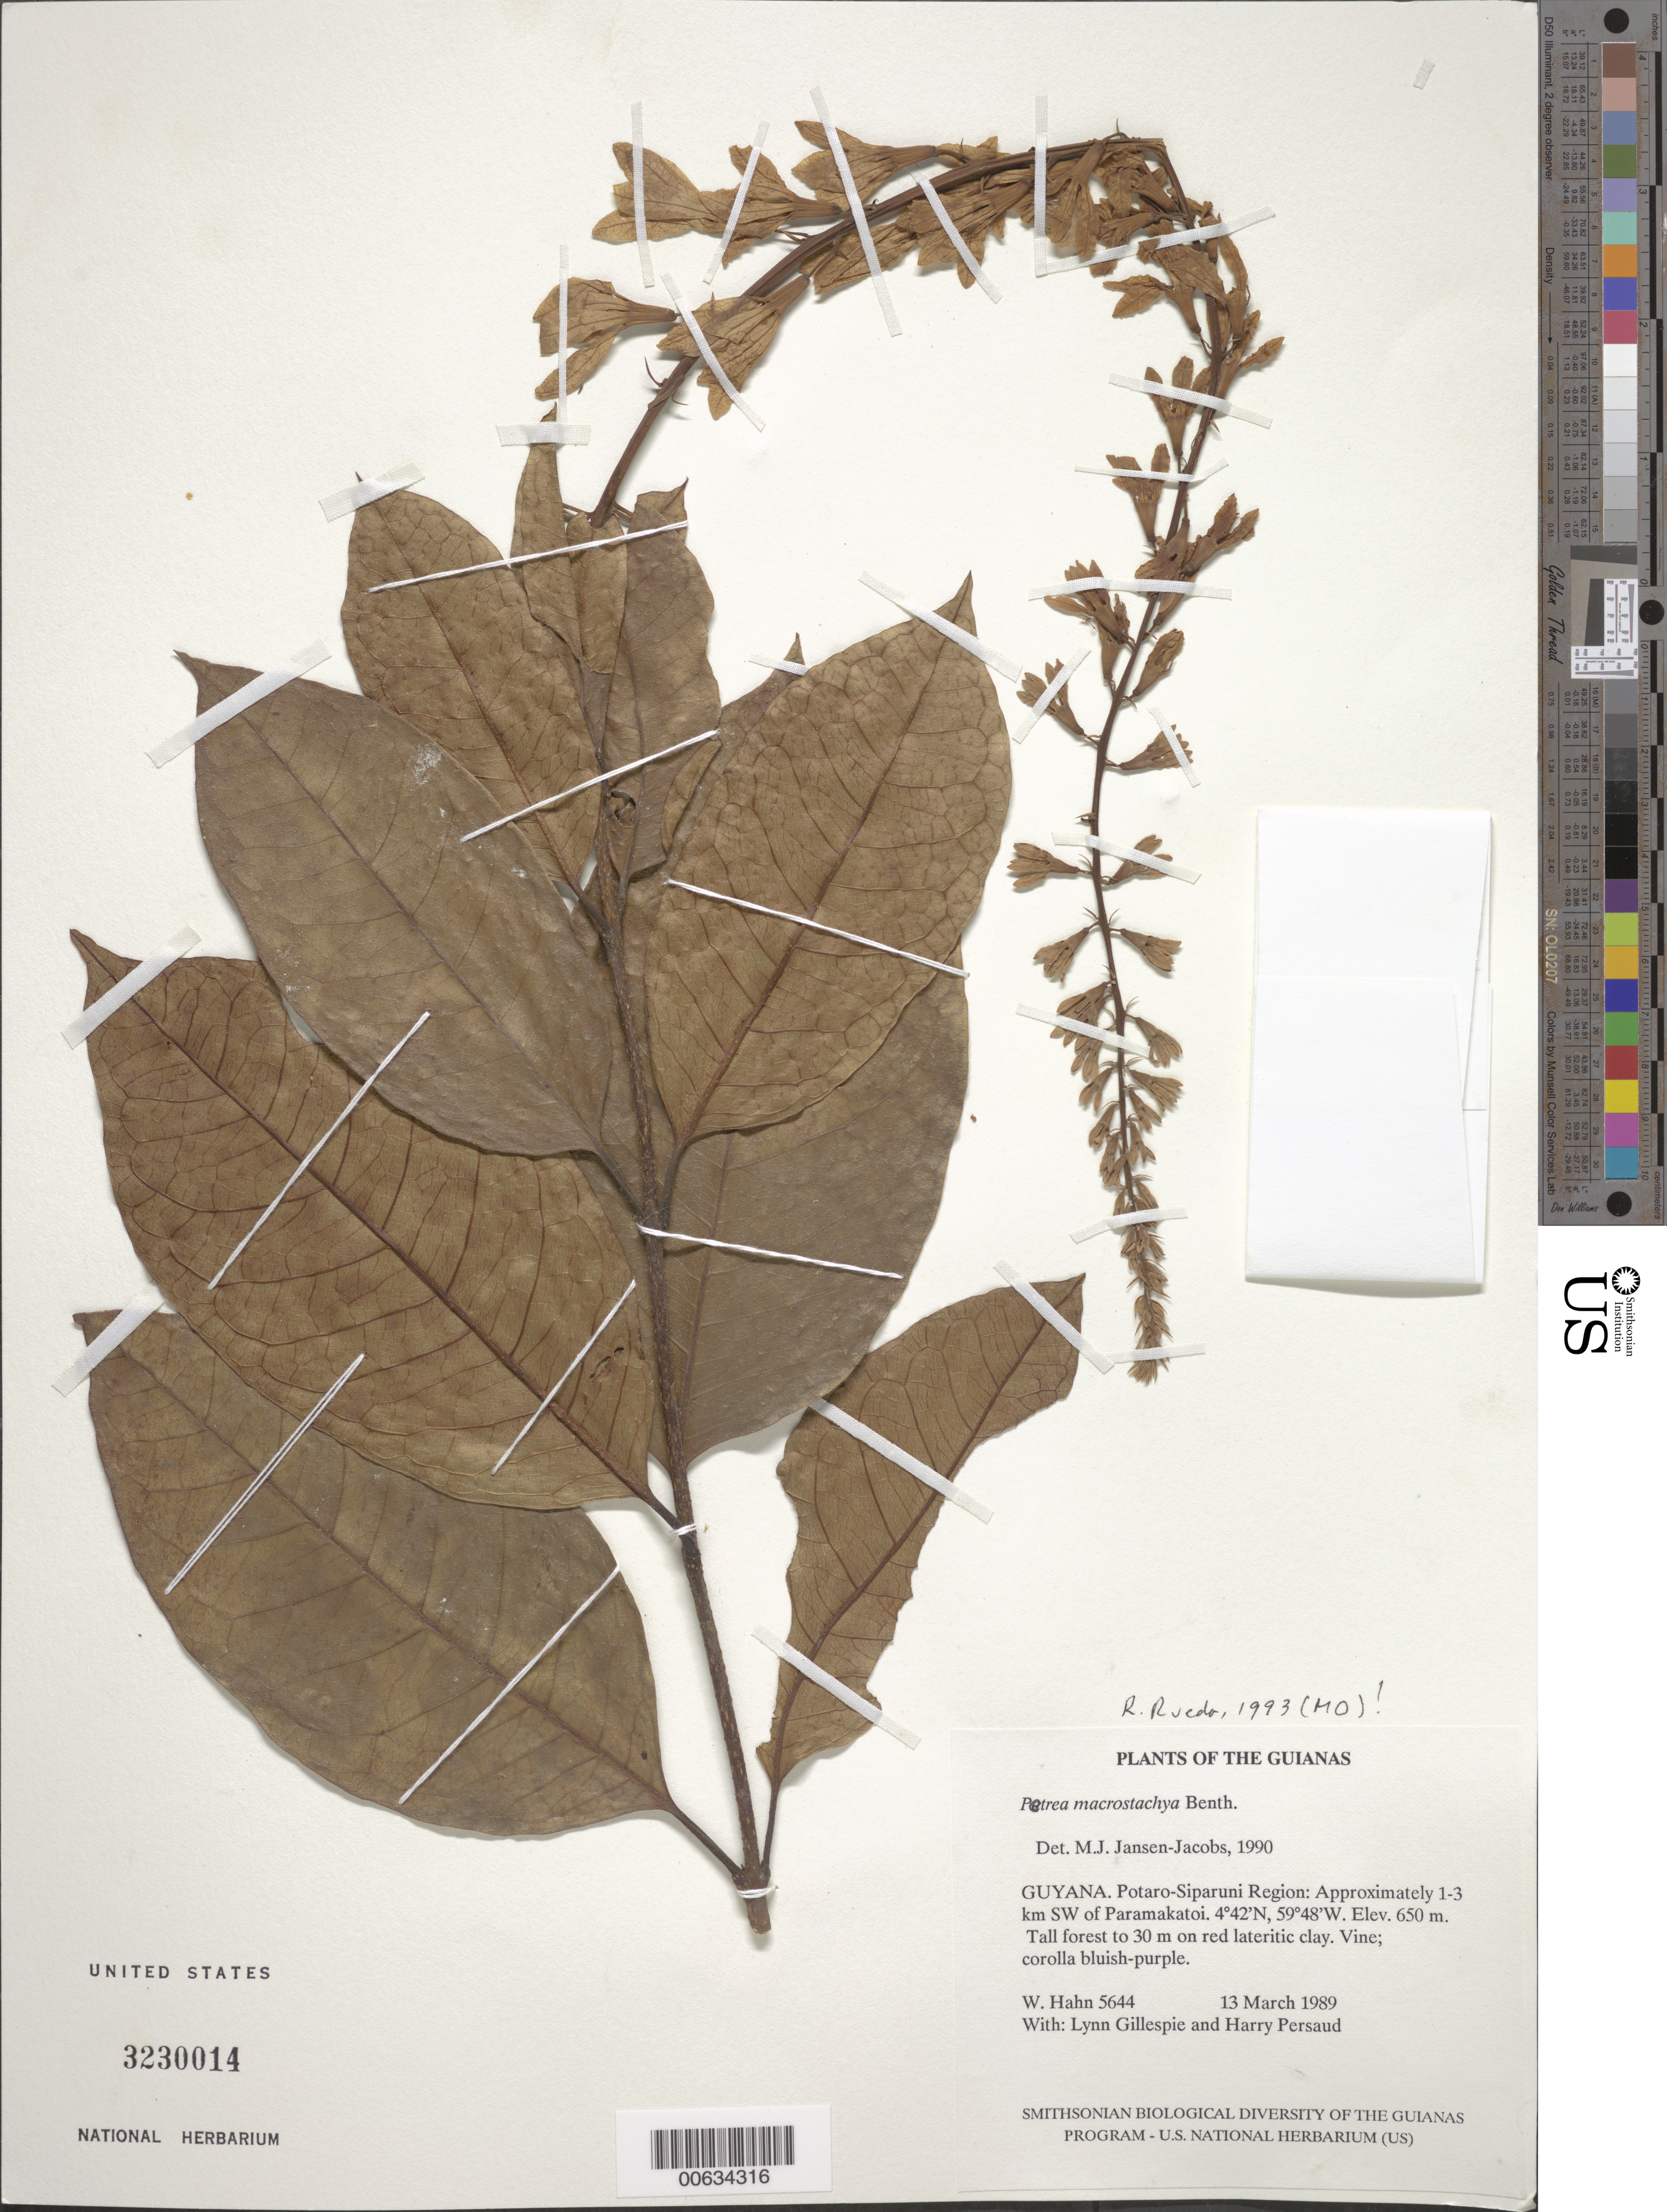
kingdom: Plantae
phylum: Tracheophyta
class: Magnoliopsida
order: Lamiales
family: Verbenaceae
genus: Petrea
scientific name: Petrea macrostachya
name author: Benth.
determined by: Rueda, R. M.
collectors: W. Hahn, L. J. Gillespie & H. Persaud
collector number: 5644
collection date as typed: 13 March 1989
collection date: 1989-03-13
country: Guyana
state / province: Potaro-Siparuni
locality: Approximately 1-3 km SW of Paramakatoi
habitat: Tall forest to 30 m on red lateritic clay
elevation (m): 650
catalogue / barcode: US 3230014